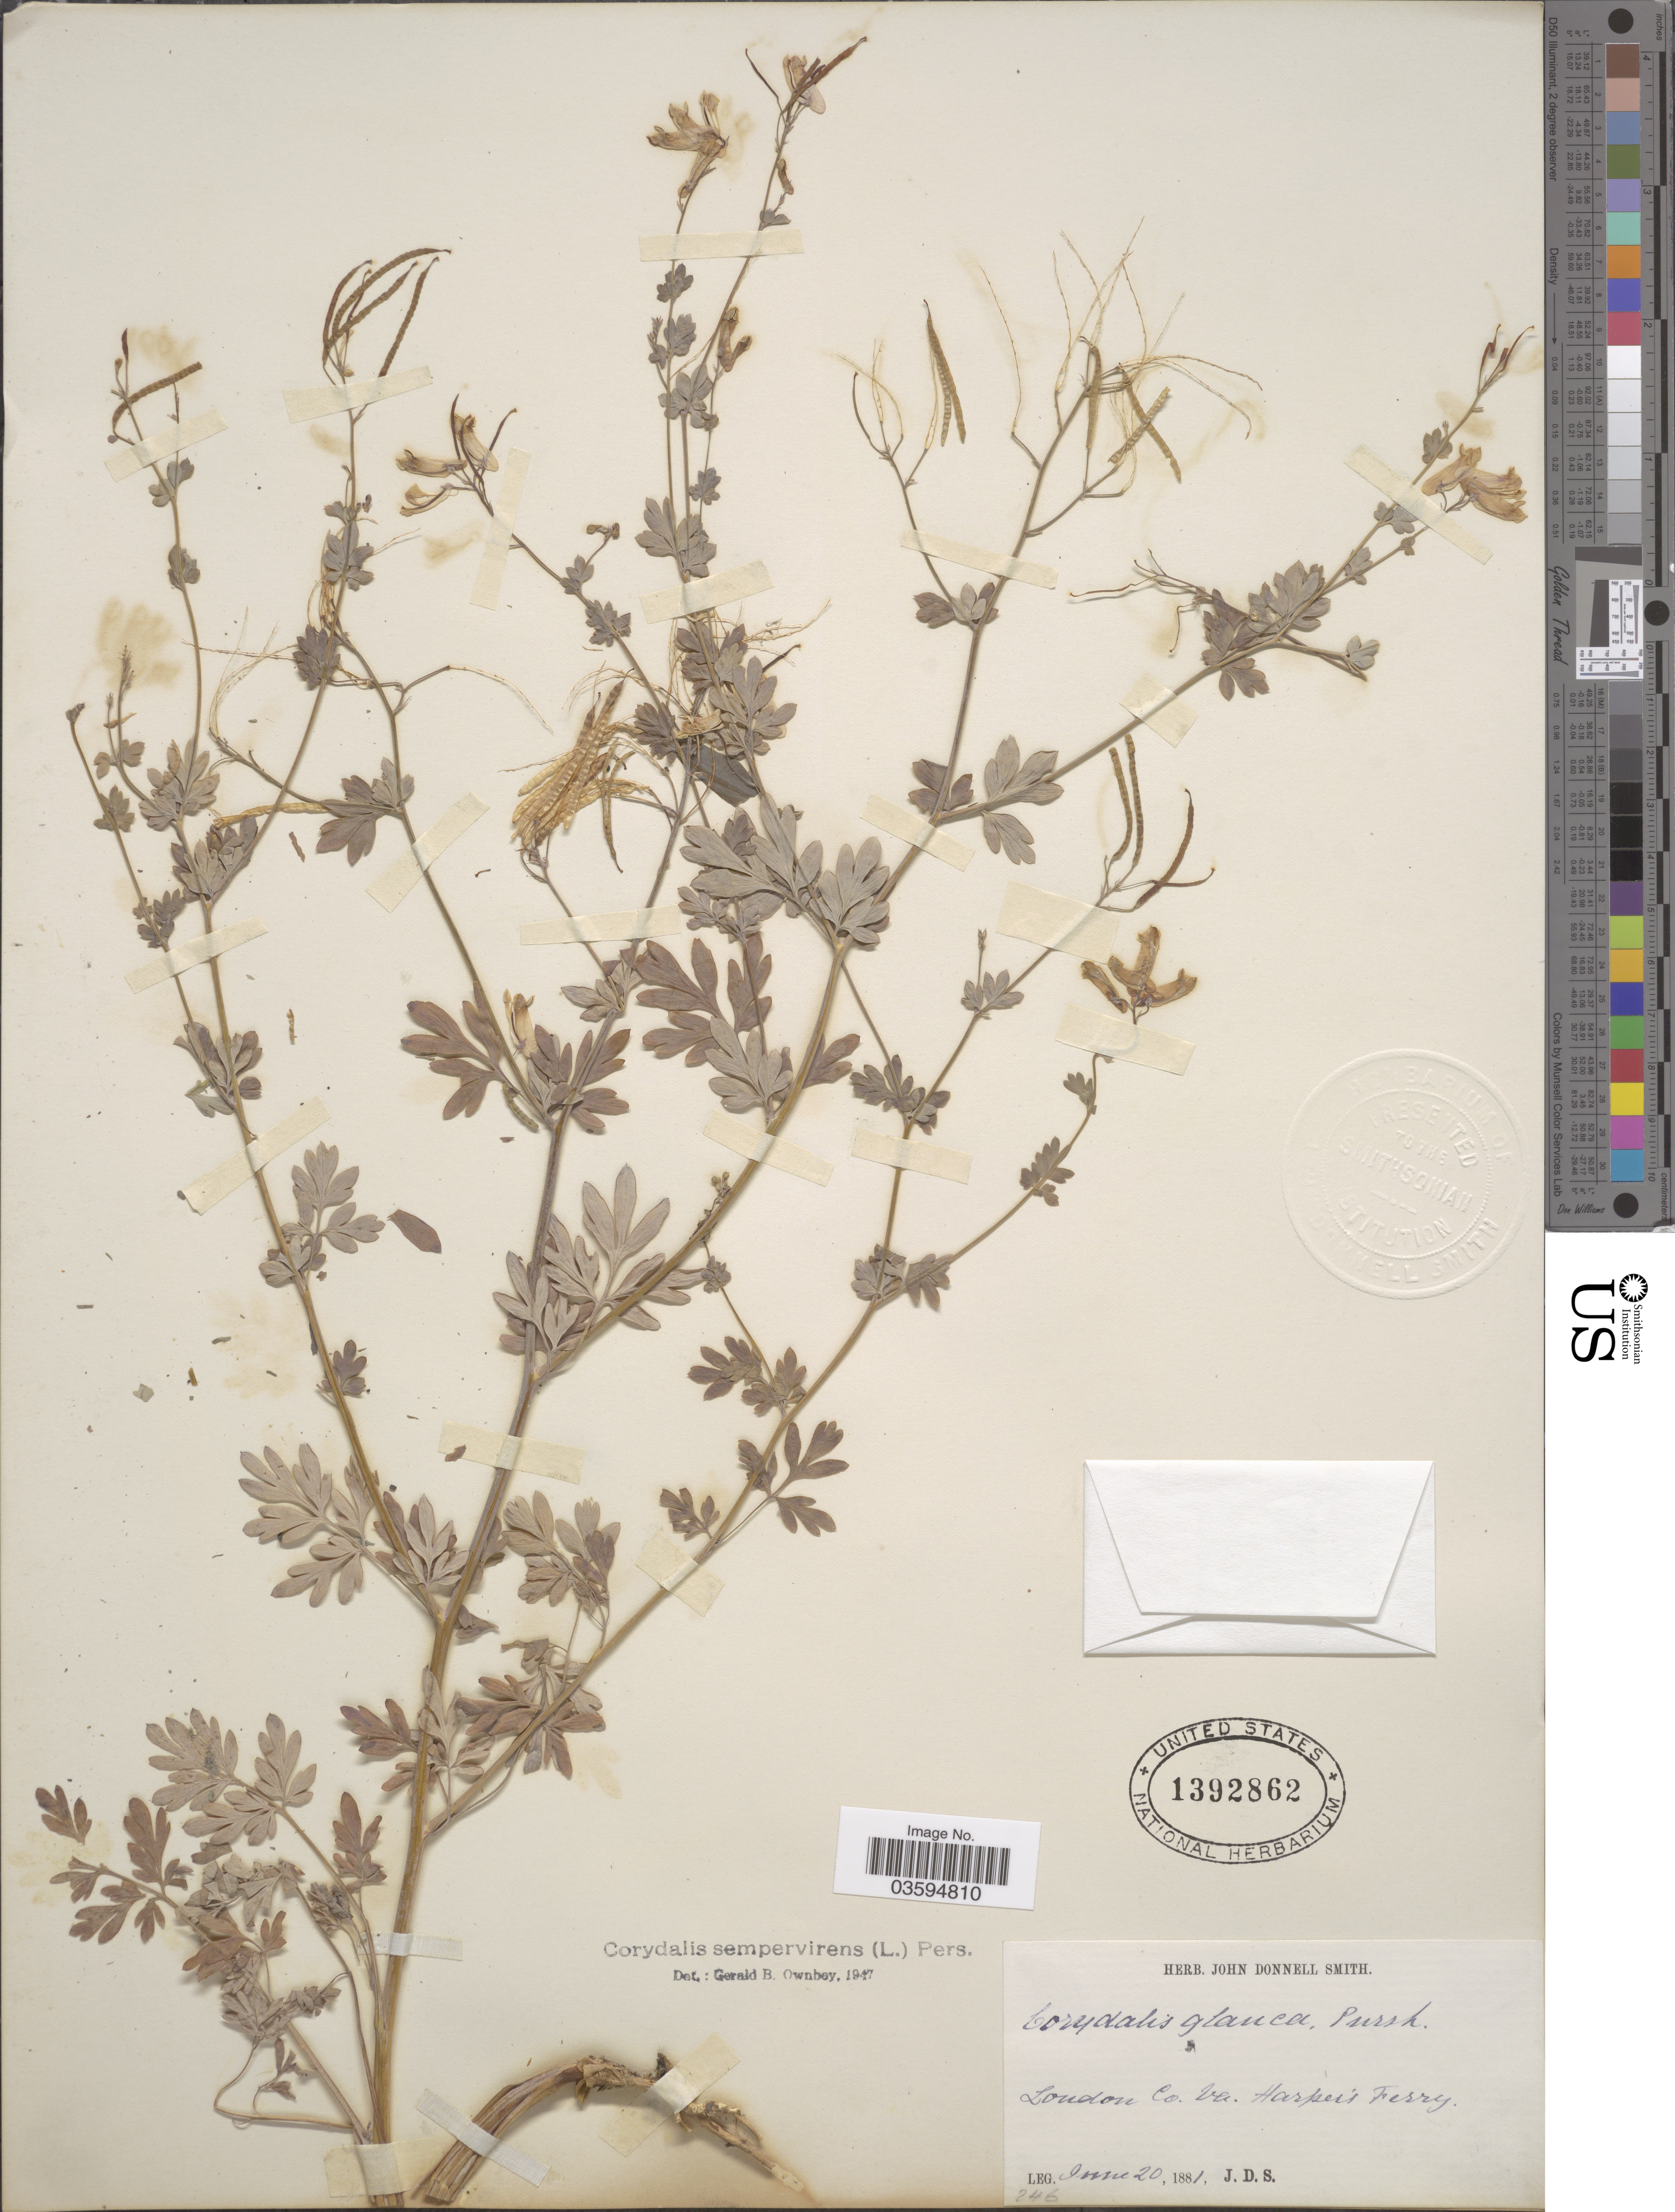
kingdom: Plantae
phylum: Tracheophyta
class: Magnoliopsida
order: Ranunculales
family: Papaveraceae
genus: Capnoides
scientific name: Capnoides sempervirens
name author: (L.) Borkh.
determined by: Strong, M. T., (US), Smithsonian Institution - National Museum of Natural History (UNITED STATES)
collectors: J. Donnell Smith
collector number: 246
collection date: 1881-06-20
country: United States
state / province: Virginia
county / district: Loudoun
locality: Harper's Ferry.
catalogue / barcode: US 1392862